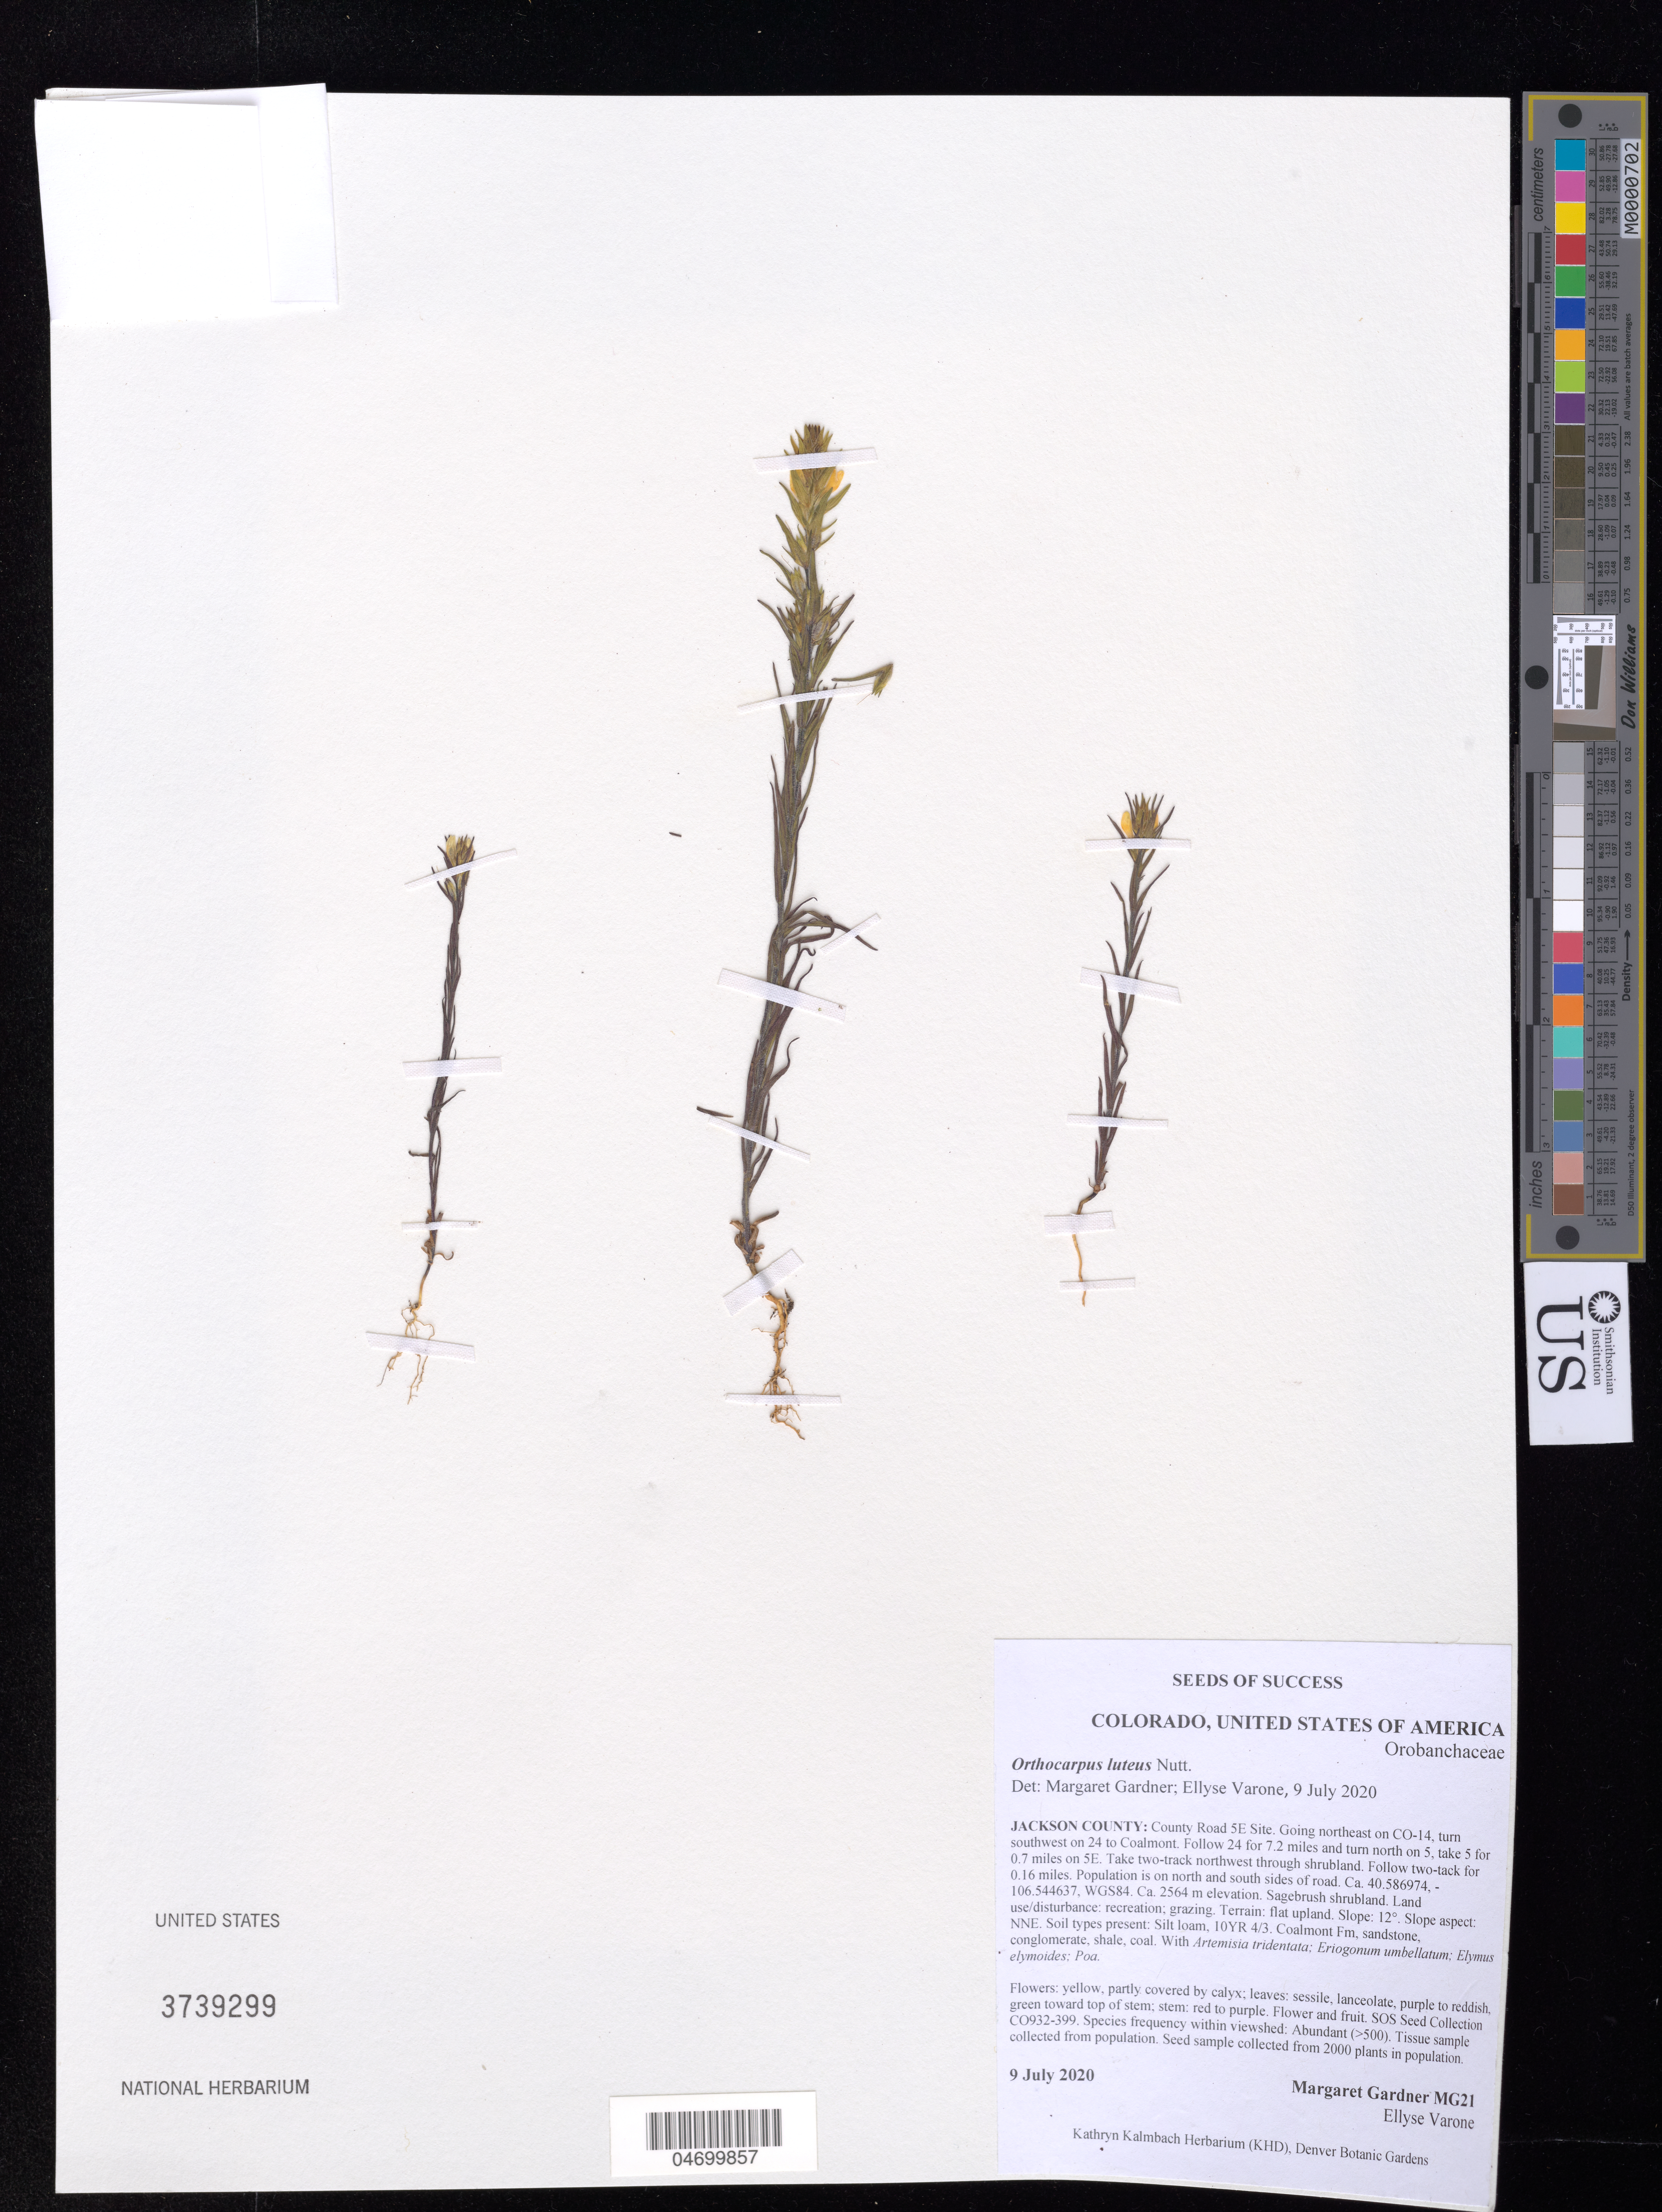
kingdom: Plantae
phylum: Tracheophyta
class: Magnoliopsida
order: Lamiales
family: Orobanchaceae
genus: Orthocarpus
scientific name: Orthocarpus luteus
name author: Nutt.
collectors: M. Gardner & E. Varone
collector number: MG21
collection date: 2020-07-09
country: United States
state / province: Colorado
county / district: Jackson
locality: County Road 5E Site.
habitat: Sagebrush shrubland. Slit loam soil. With Poa, Artemisia tridentata, Eriogonum umbellatum, Elymus elymoides.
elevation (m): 2564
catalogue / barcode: US 3739299